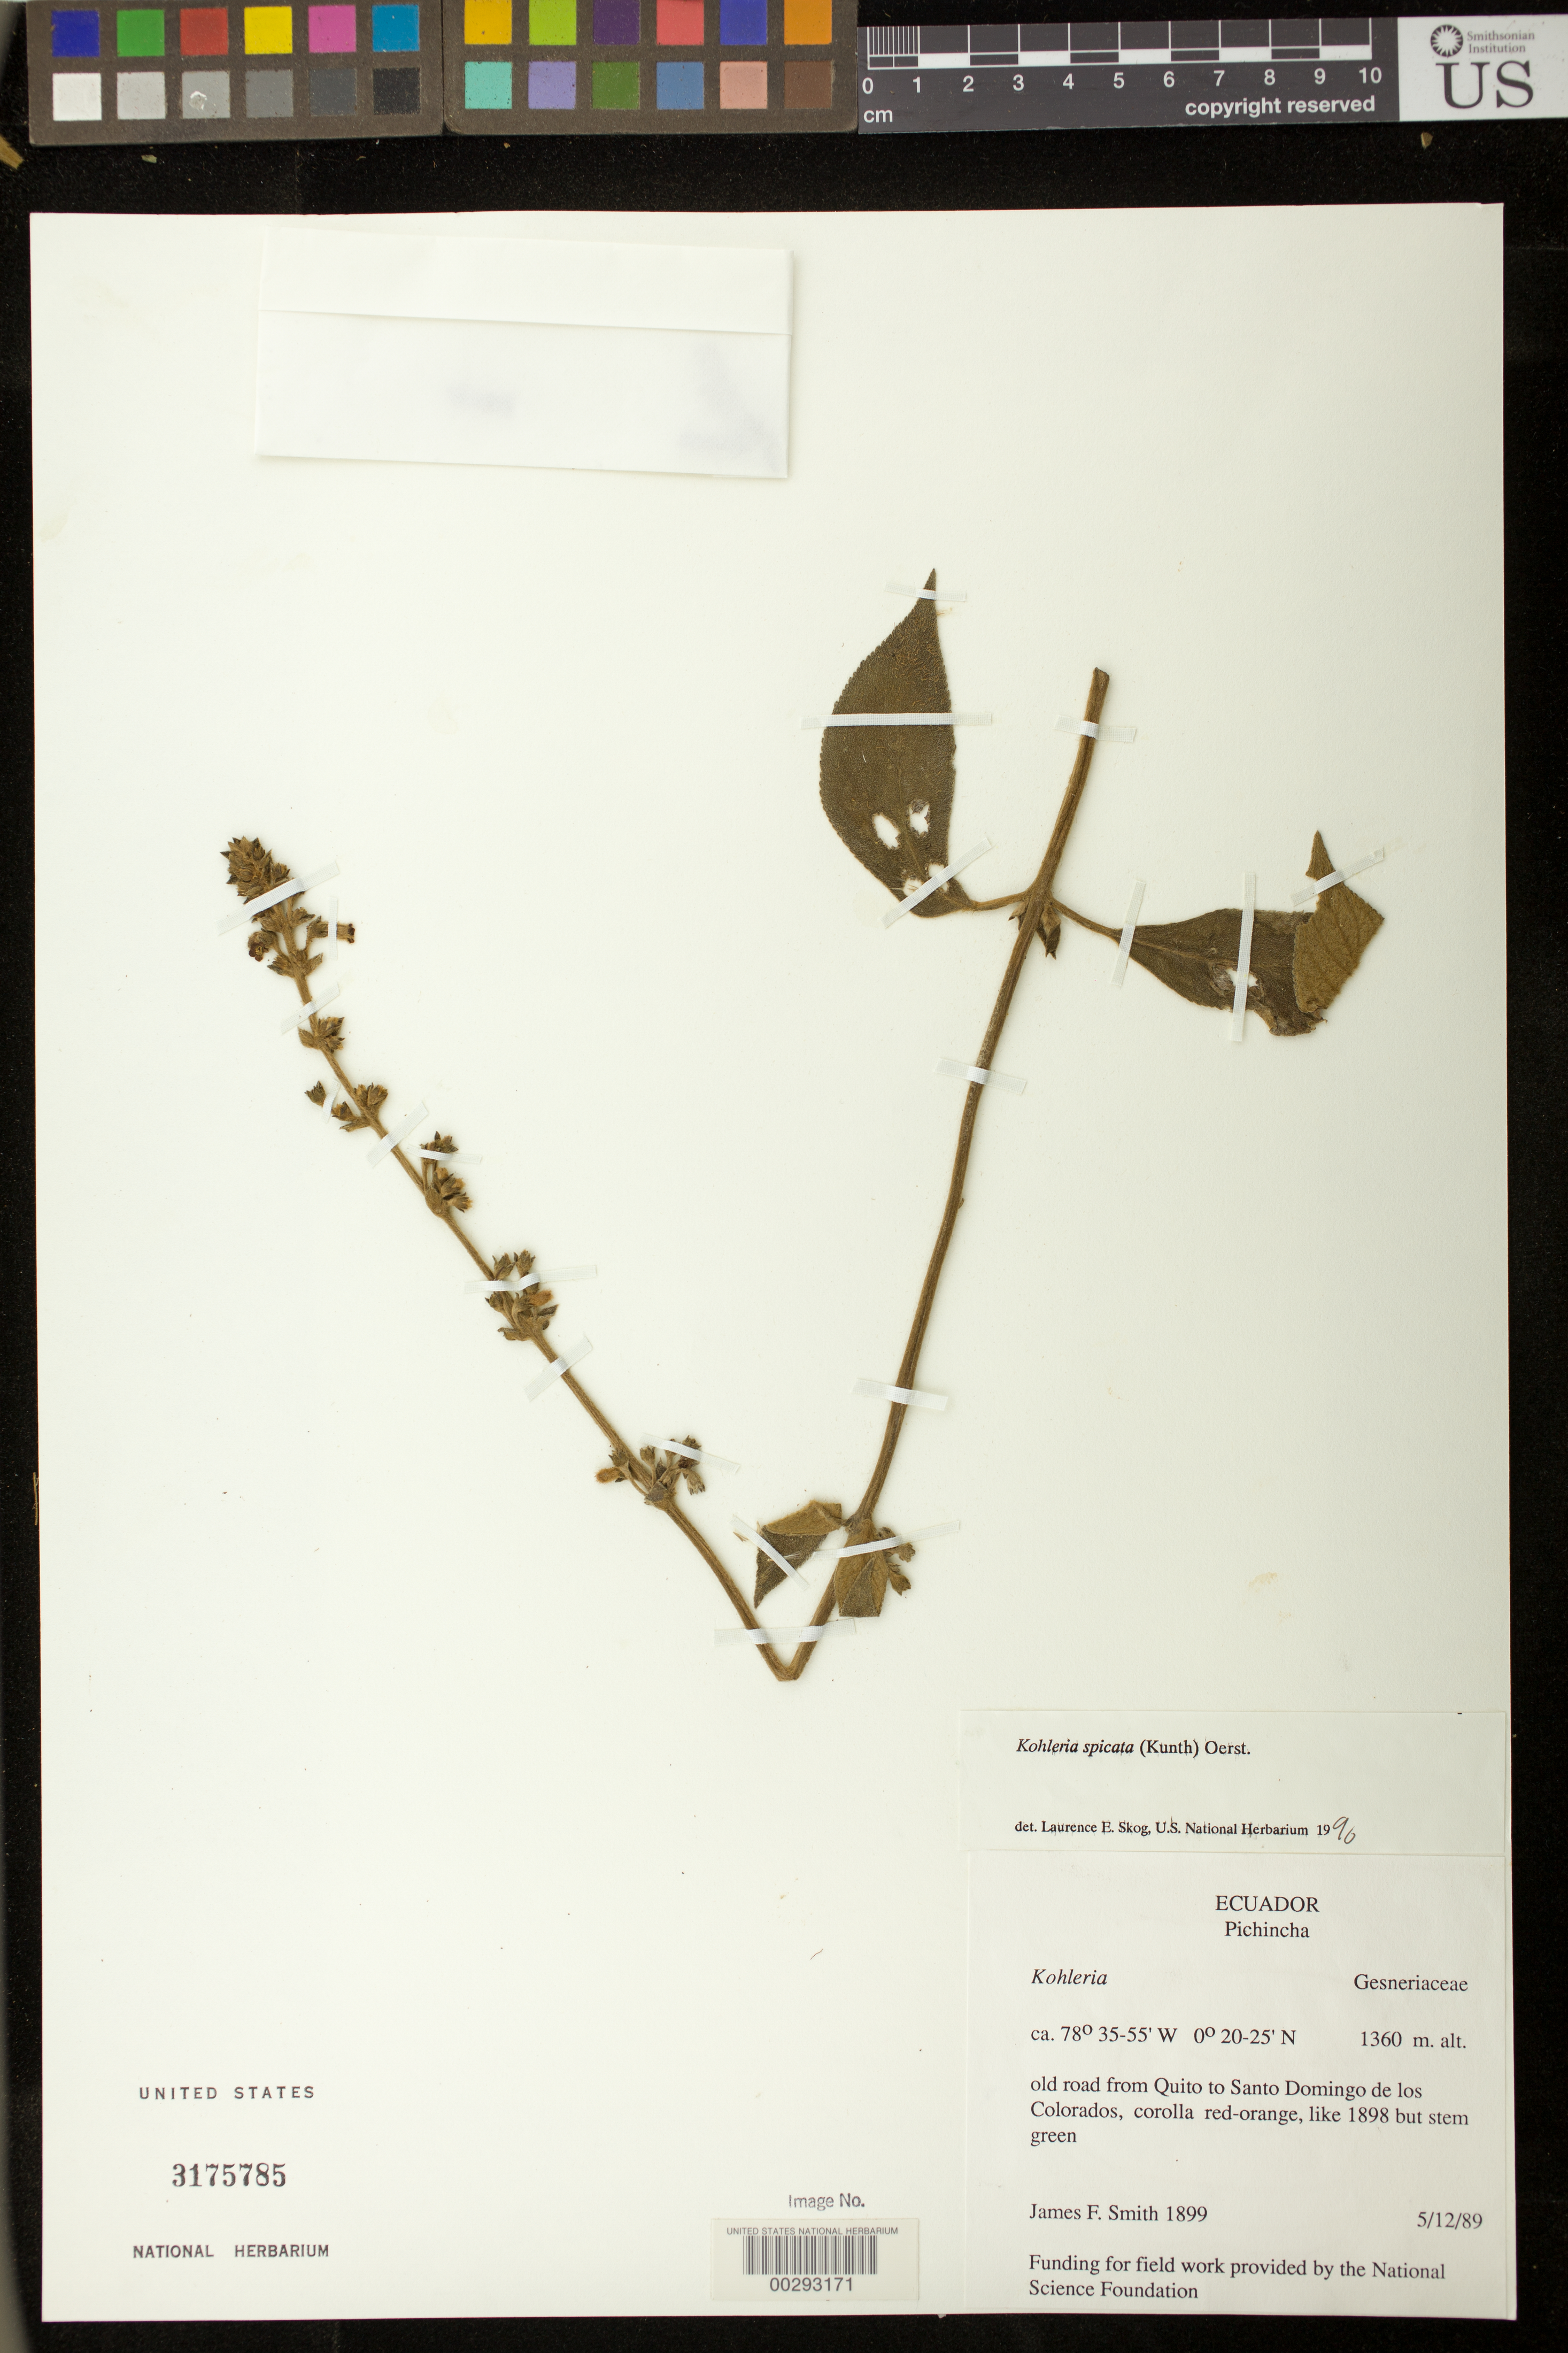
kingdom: Plantae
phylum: Tracheophyta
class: Magnoliopsida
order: Lamiales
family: Gesneriaceae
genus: Kohleria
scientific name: Kohleria spicata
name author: (Kunth) Oerst.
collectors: J. Smith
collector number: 1899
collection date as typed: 12 May 1989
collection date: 1989-05-12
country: Ecuador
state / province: Pichincha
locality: From Quito to Santo Domingo de los Colorados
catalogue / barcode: US 3175785